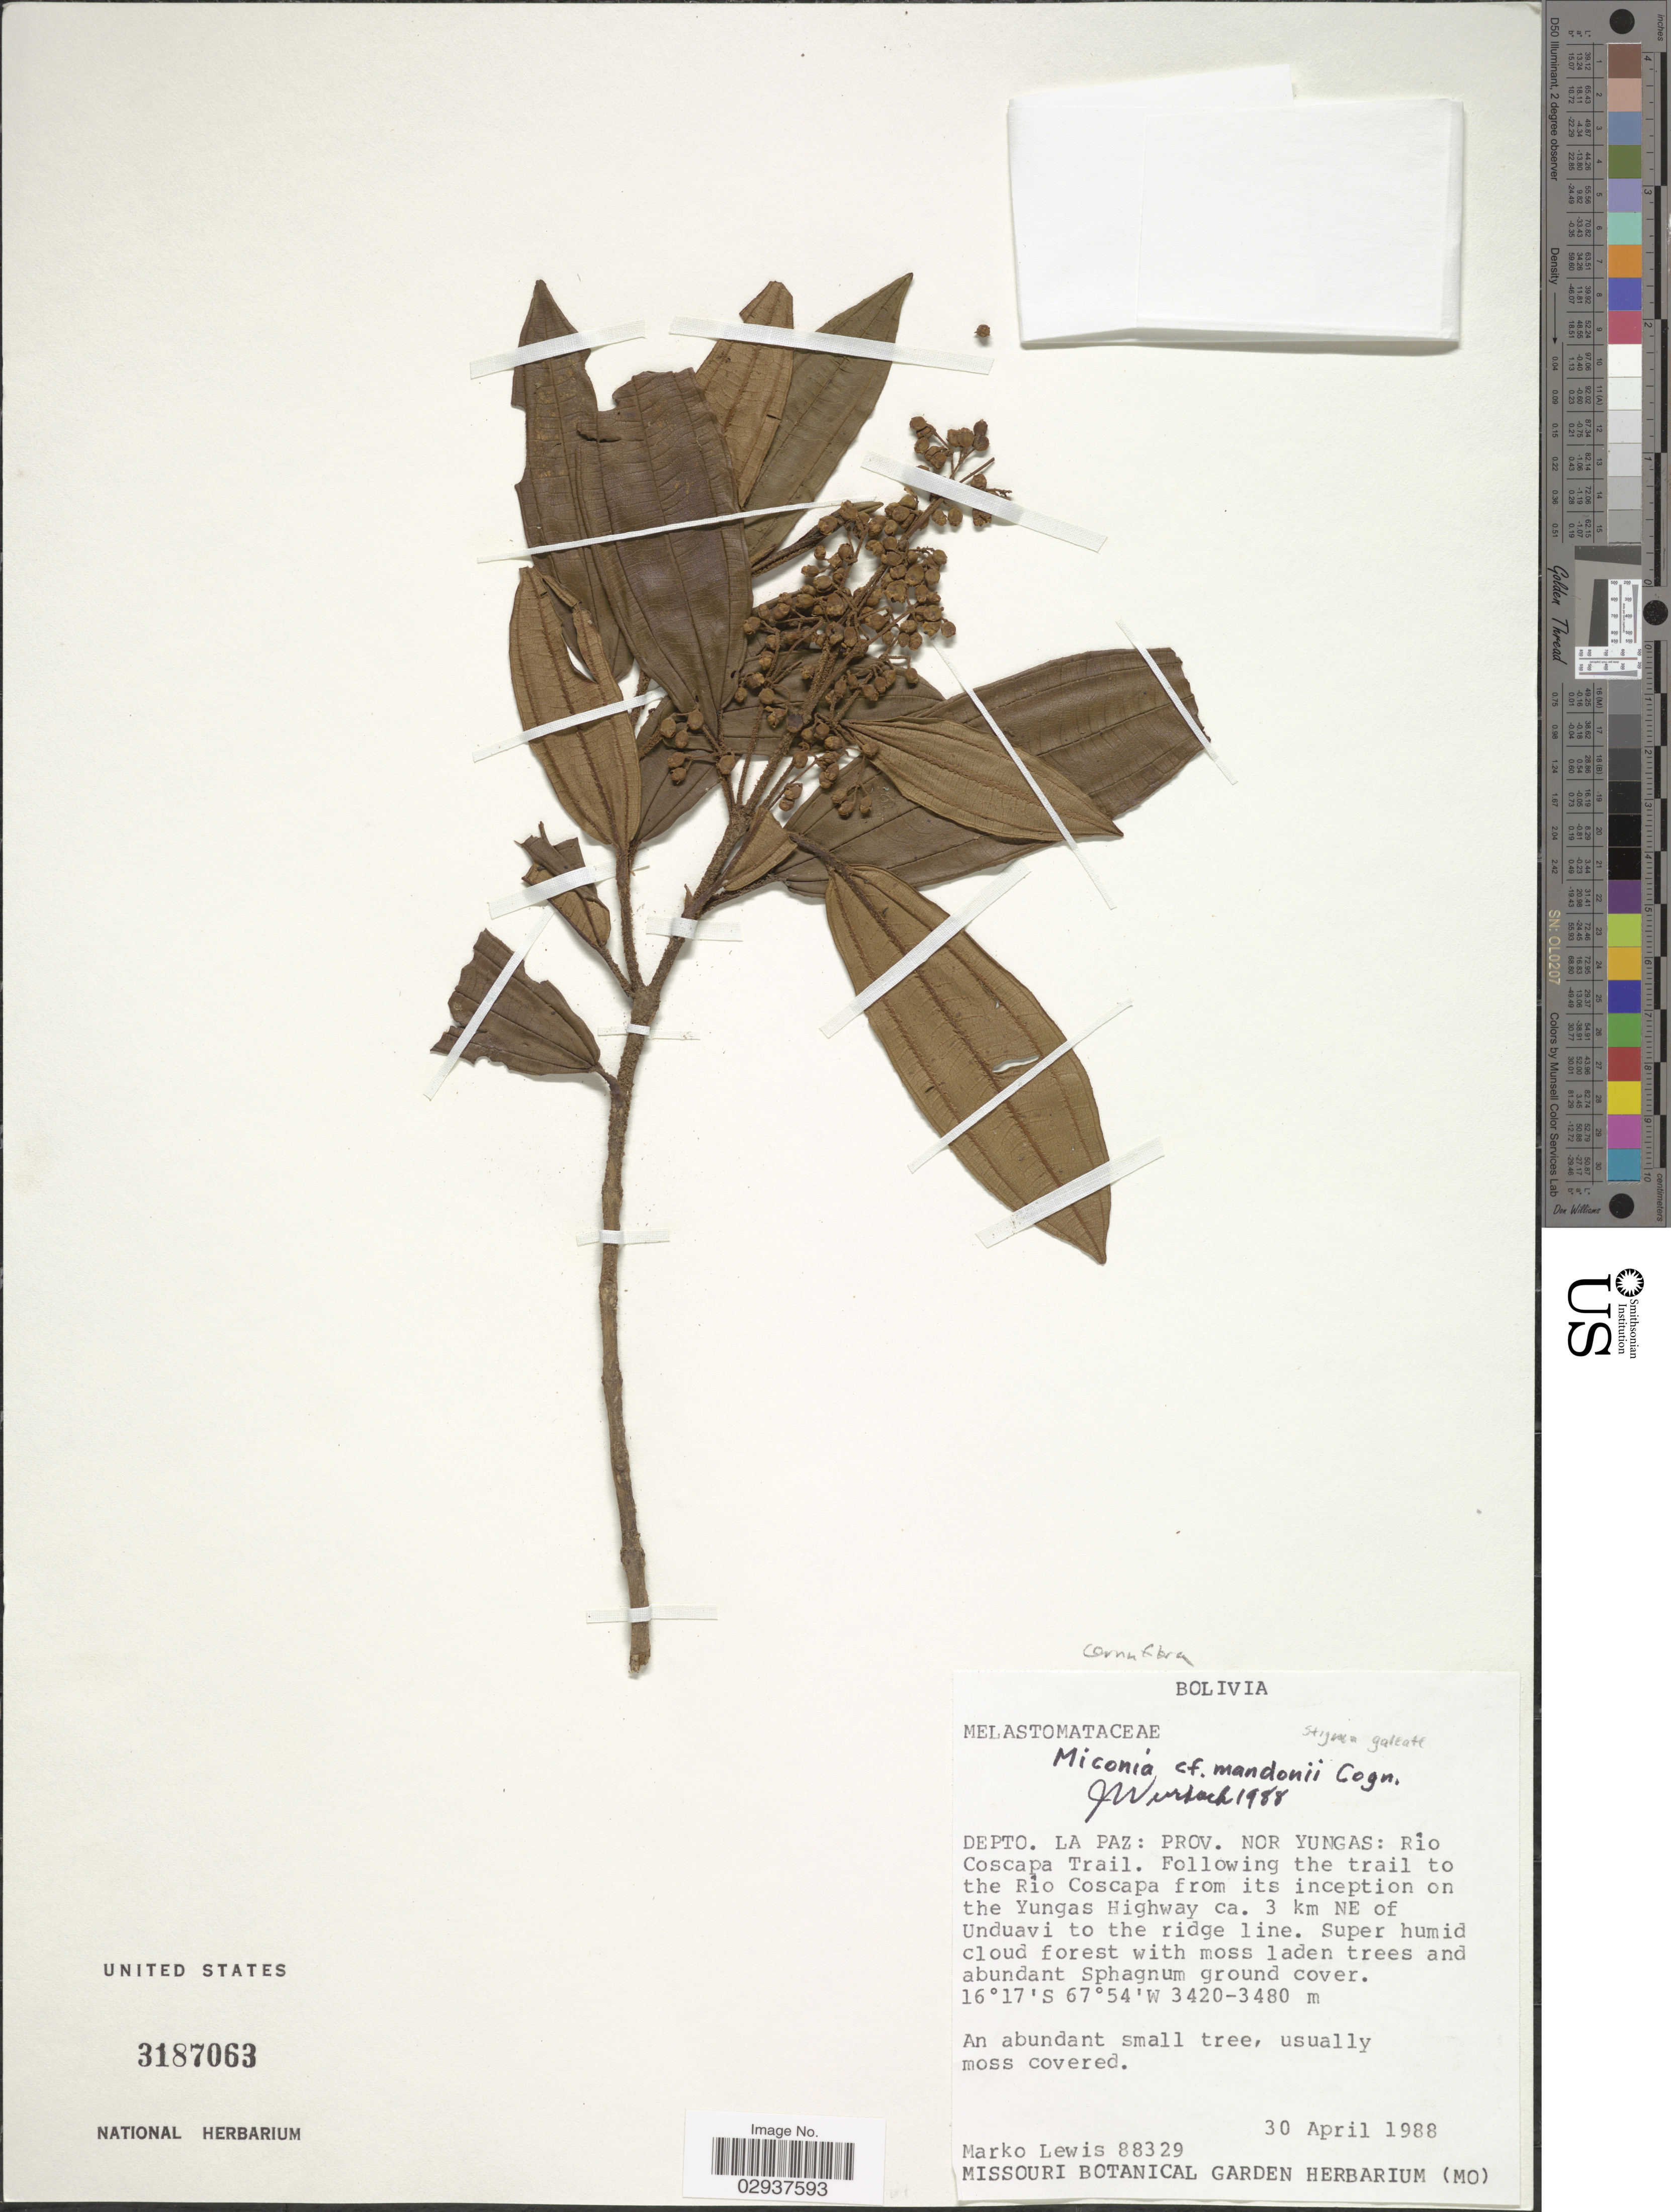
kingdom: Plantae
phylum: Tracheophyta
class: Magnoliopsida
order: Myrtales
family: Melastomataceae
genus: Miconia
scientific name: Miconia cernuiflora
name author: Jan.M. Burke & Michelang.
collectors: M. A. Lewis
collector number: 88329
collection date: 1988-04-30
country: Bolivia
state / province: La Paz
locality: Depto. La Paz: Prov. Nor Yungas: Rio Coscapa Trail. Following the trail to the Rio Coscapa from its inception on the Yungas Highway ca. 3 km NE of Unduavi to the ridge line.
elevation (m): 3420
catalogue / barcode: US 3187063